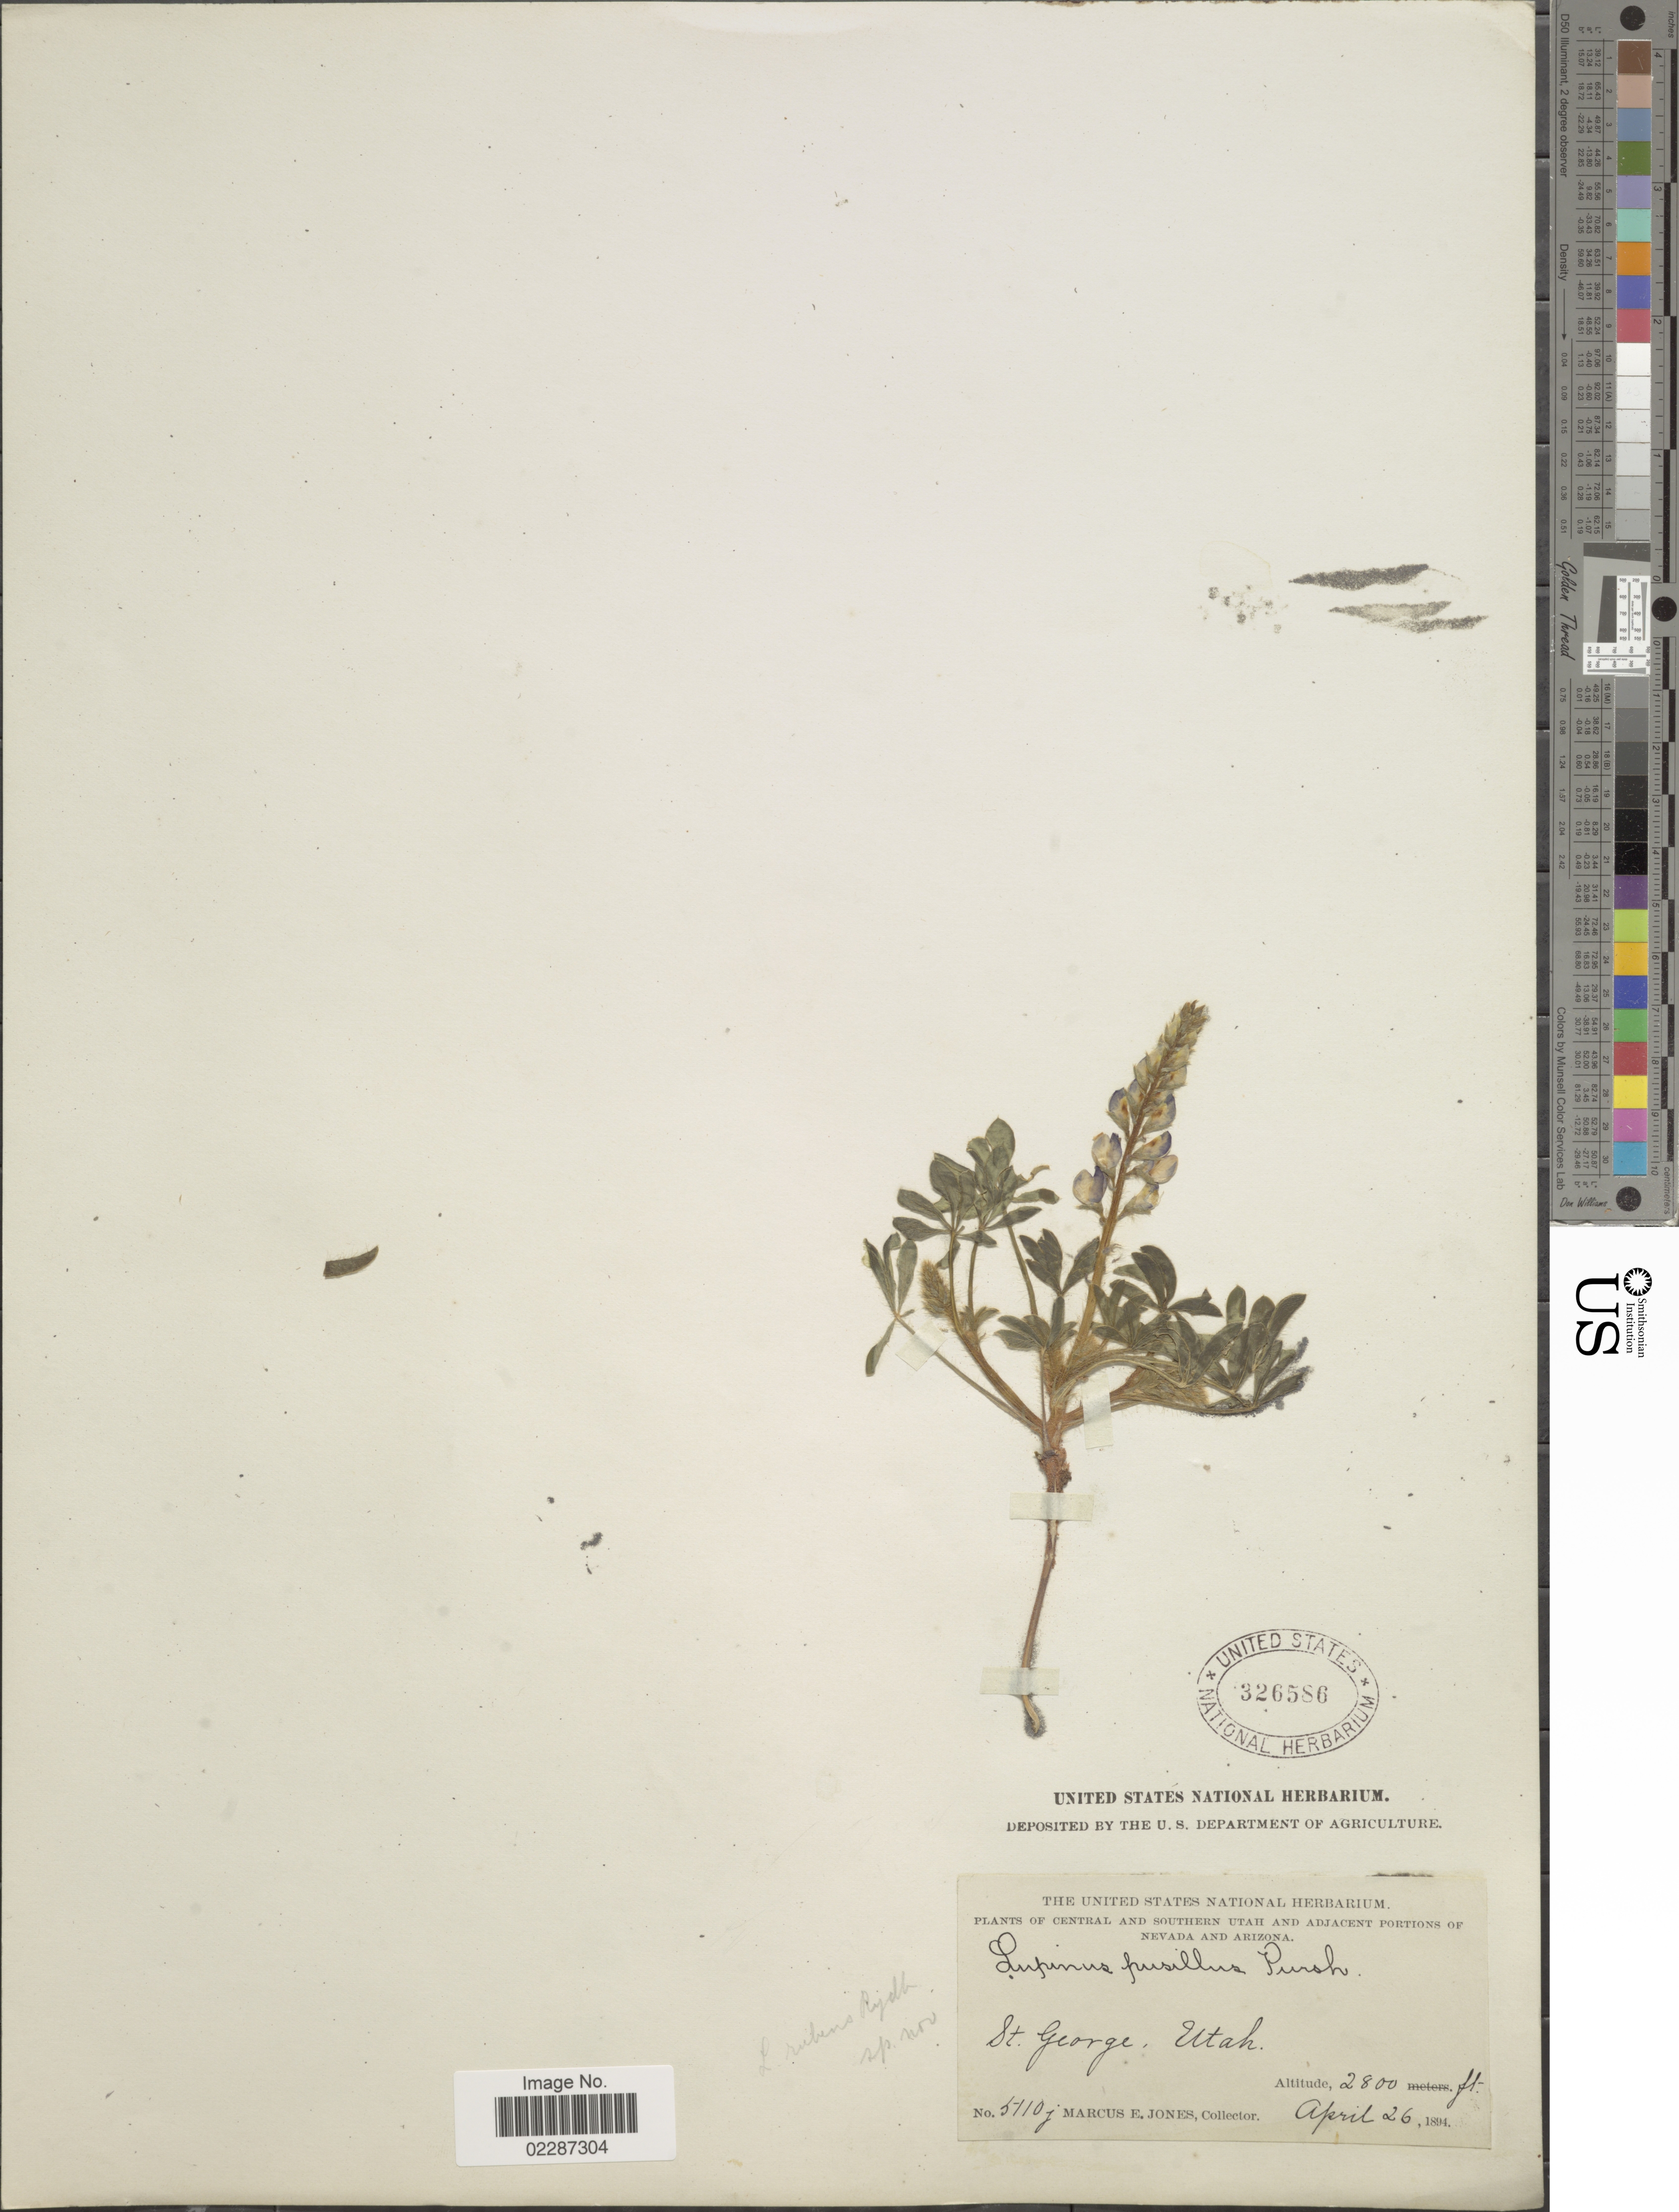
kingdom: Plantae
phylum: Tracheophyta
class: Magnoliopsida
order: Fabales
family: Fabaceae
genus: Lupinus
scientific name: Lupinus pusillus subsp. rubens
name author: (Rydb.) D.B. Dunn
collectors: M. E. Jones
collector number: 5110j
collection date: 1894-04-26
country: United States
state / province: Utah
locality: Central and Southern Utah and Adjacent portions of Nevada and Arizona, St. George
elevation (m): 853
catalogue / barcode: US 326586